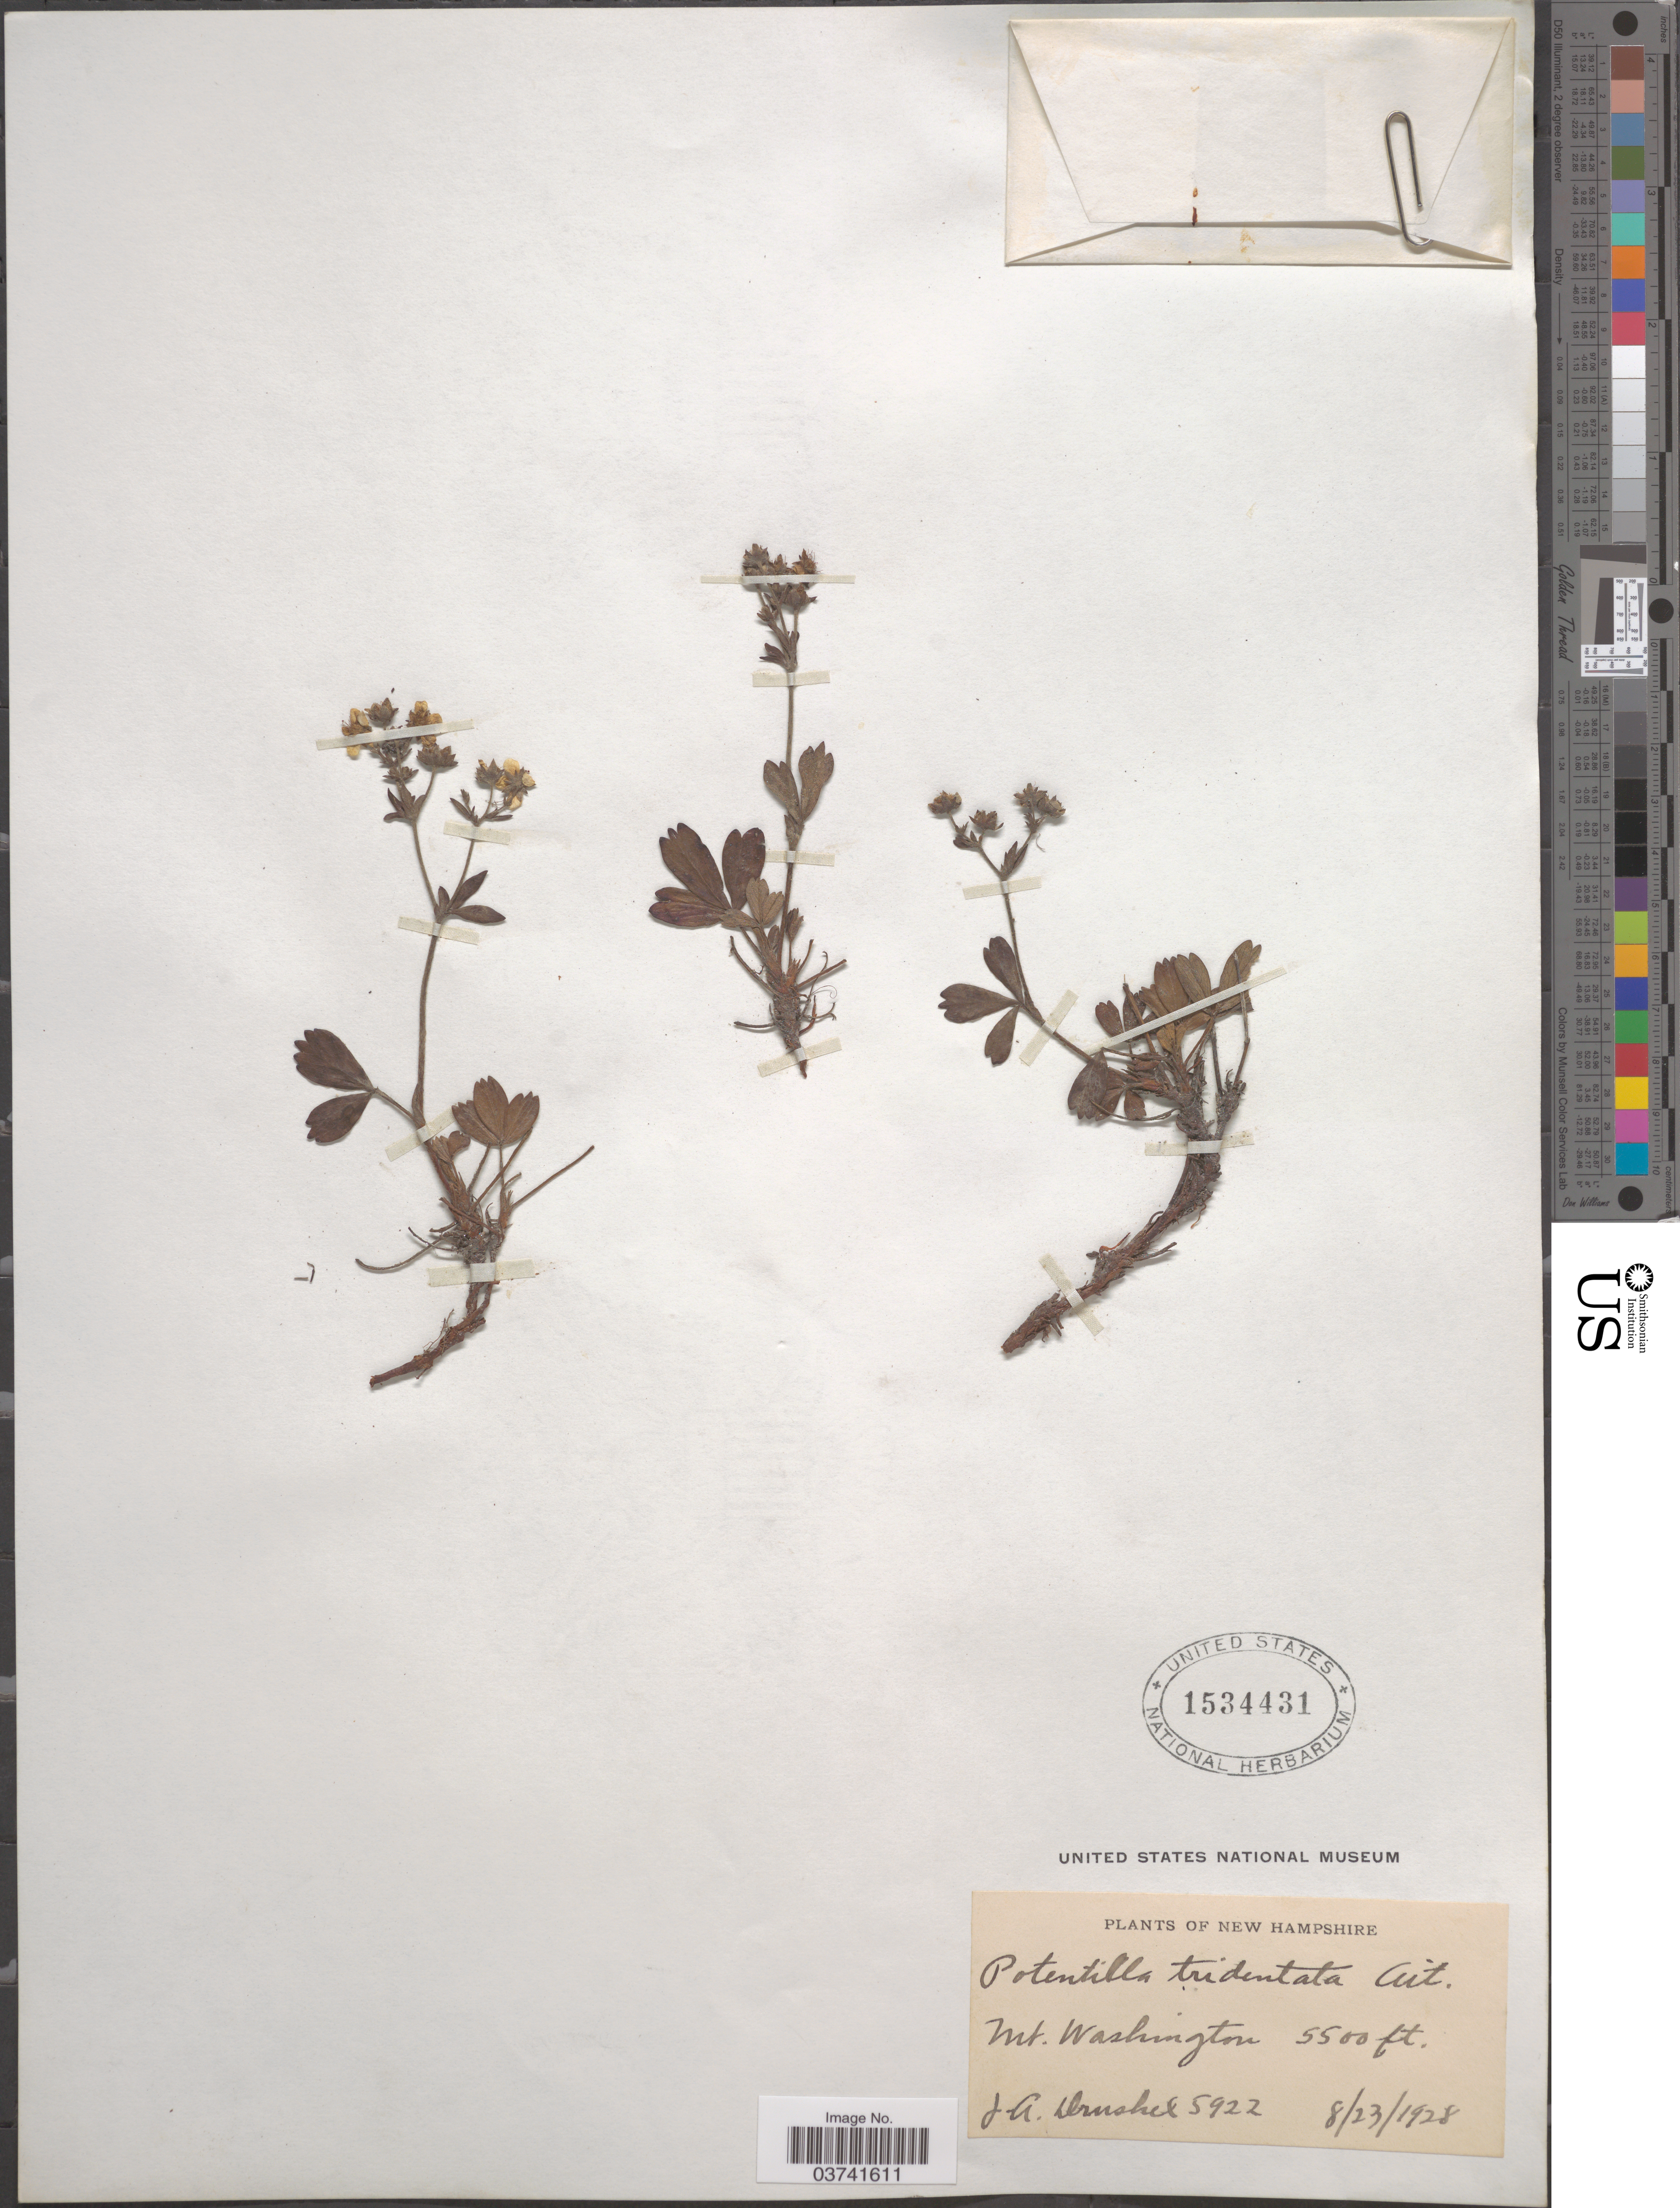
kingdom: Plantae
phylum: Tracheophyta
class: Magnoliopsida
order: Rosales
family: Rosaceae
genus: Potentilla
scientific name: Potentilla tridentata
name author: Aiton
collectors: J. A. Drushel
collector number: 5922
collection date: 1928-08-23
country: United States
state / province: New Hampshire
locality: Mt. Washington.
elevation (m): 1676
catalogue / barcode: US 1534431